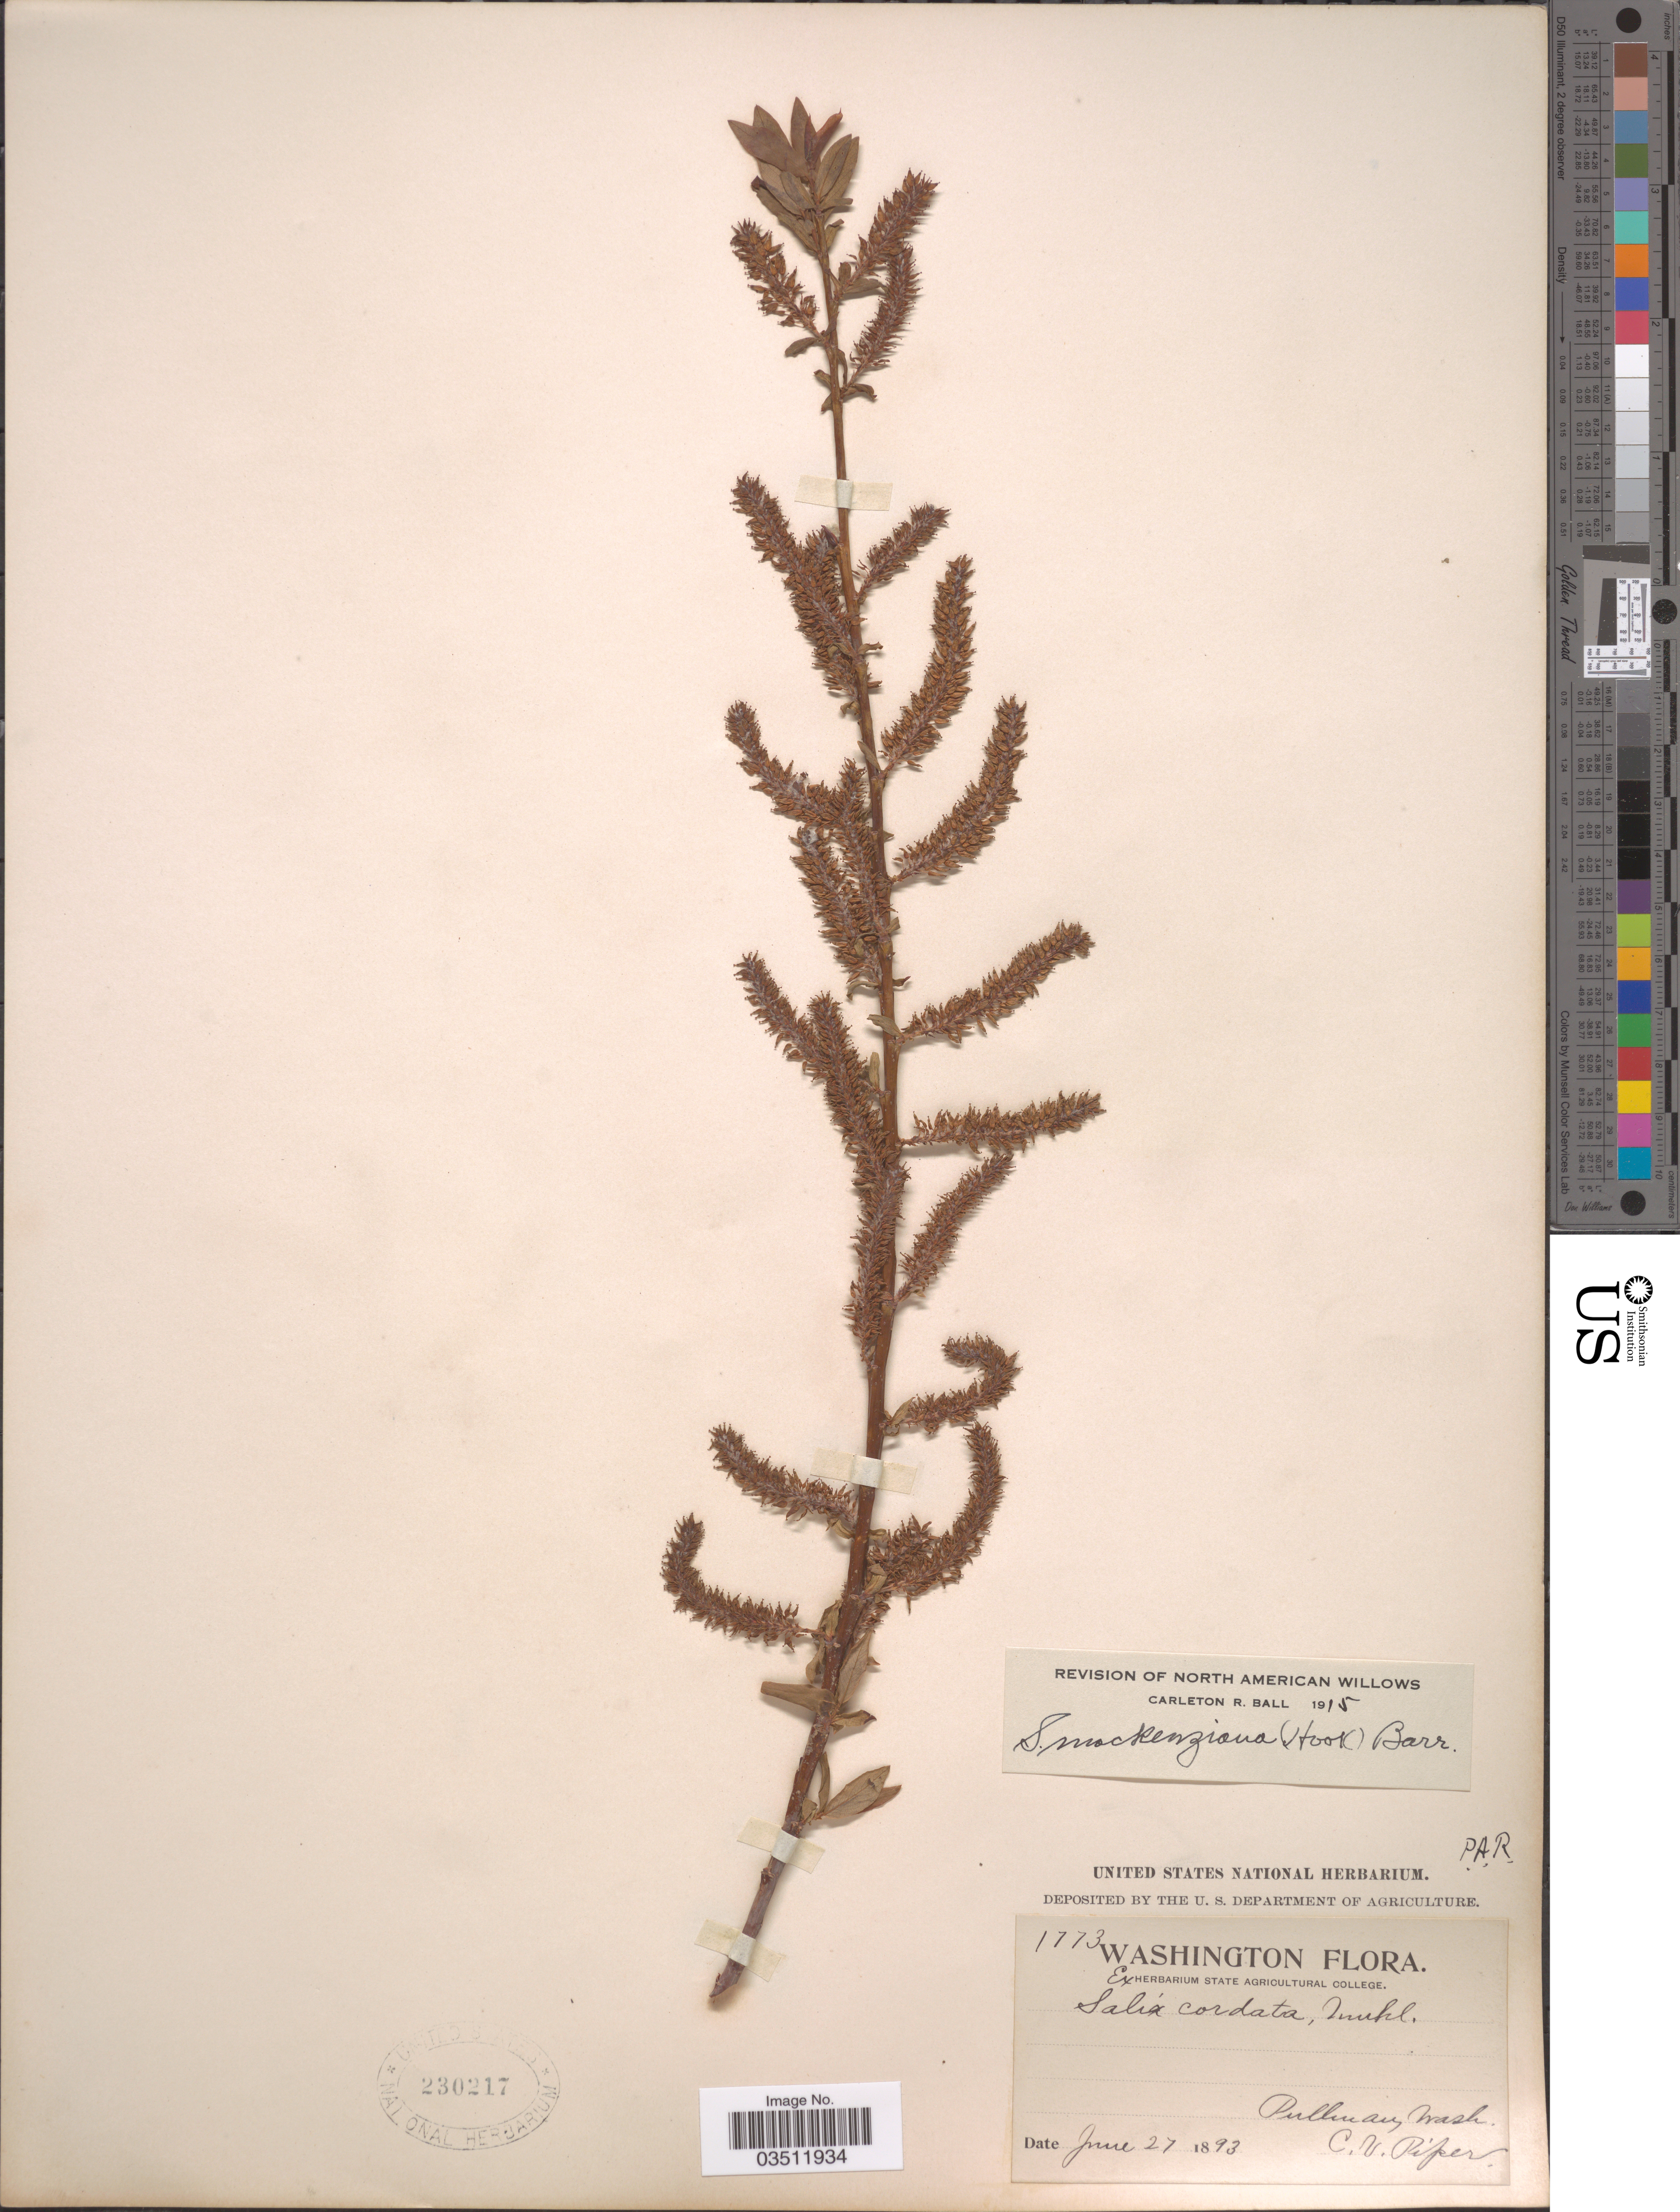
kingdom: Plantae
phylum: Tracheophyta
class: Magnoliopsida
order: Malpighiales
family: Salicaceae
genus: Salix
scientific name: Salix mackenziana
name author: (Hook.) Barratt ex Hook.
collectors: C. V. Piper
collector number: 1773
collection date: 1893-06-27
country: United States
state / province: Washington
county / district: Whitman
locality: Pullman.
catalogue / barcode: US 230217